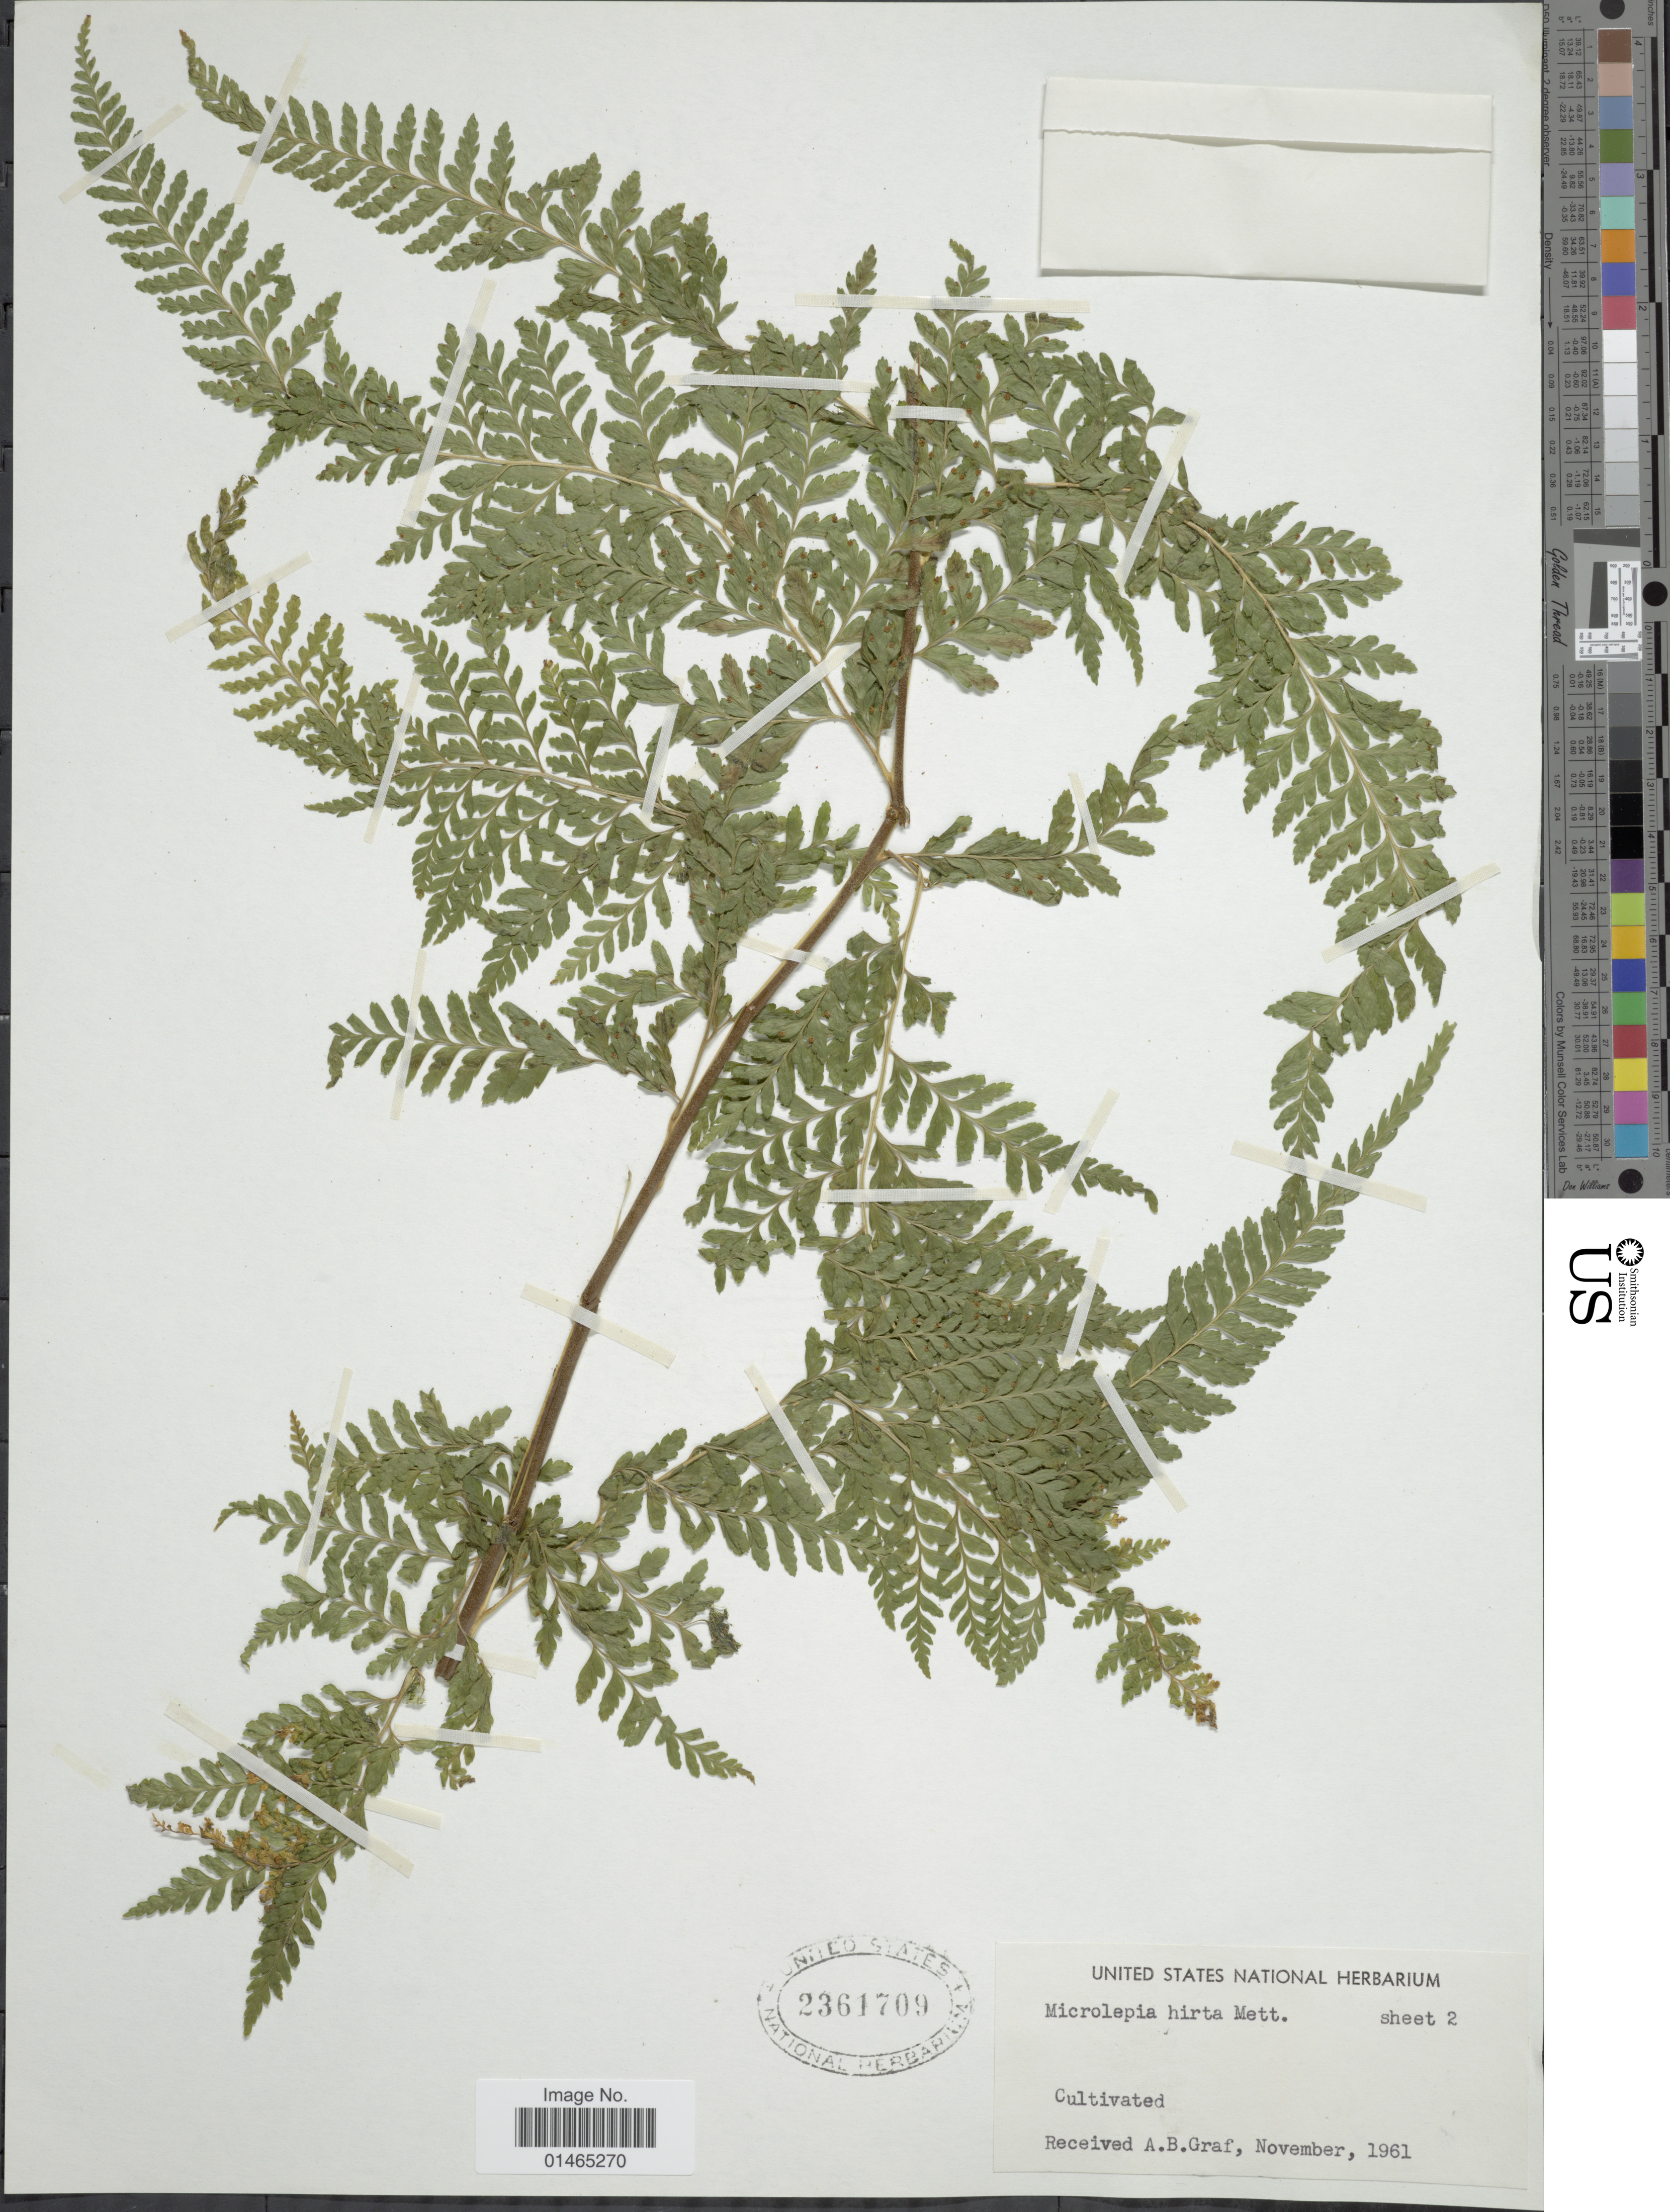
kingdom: Plantae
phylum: Tracheophyta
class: Polypodiopsida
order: Polypodiales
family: Dennstaedtiaceae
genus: Microlepia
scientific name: Microlepia setosa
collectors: A. Graf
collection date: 1961-11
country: Netherlands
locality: Cultivated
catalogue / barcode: US 2361709